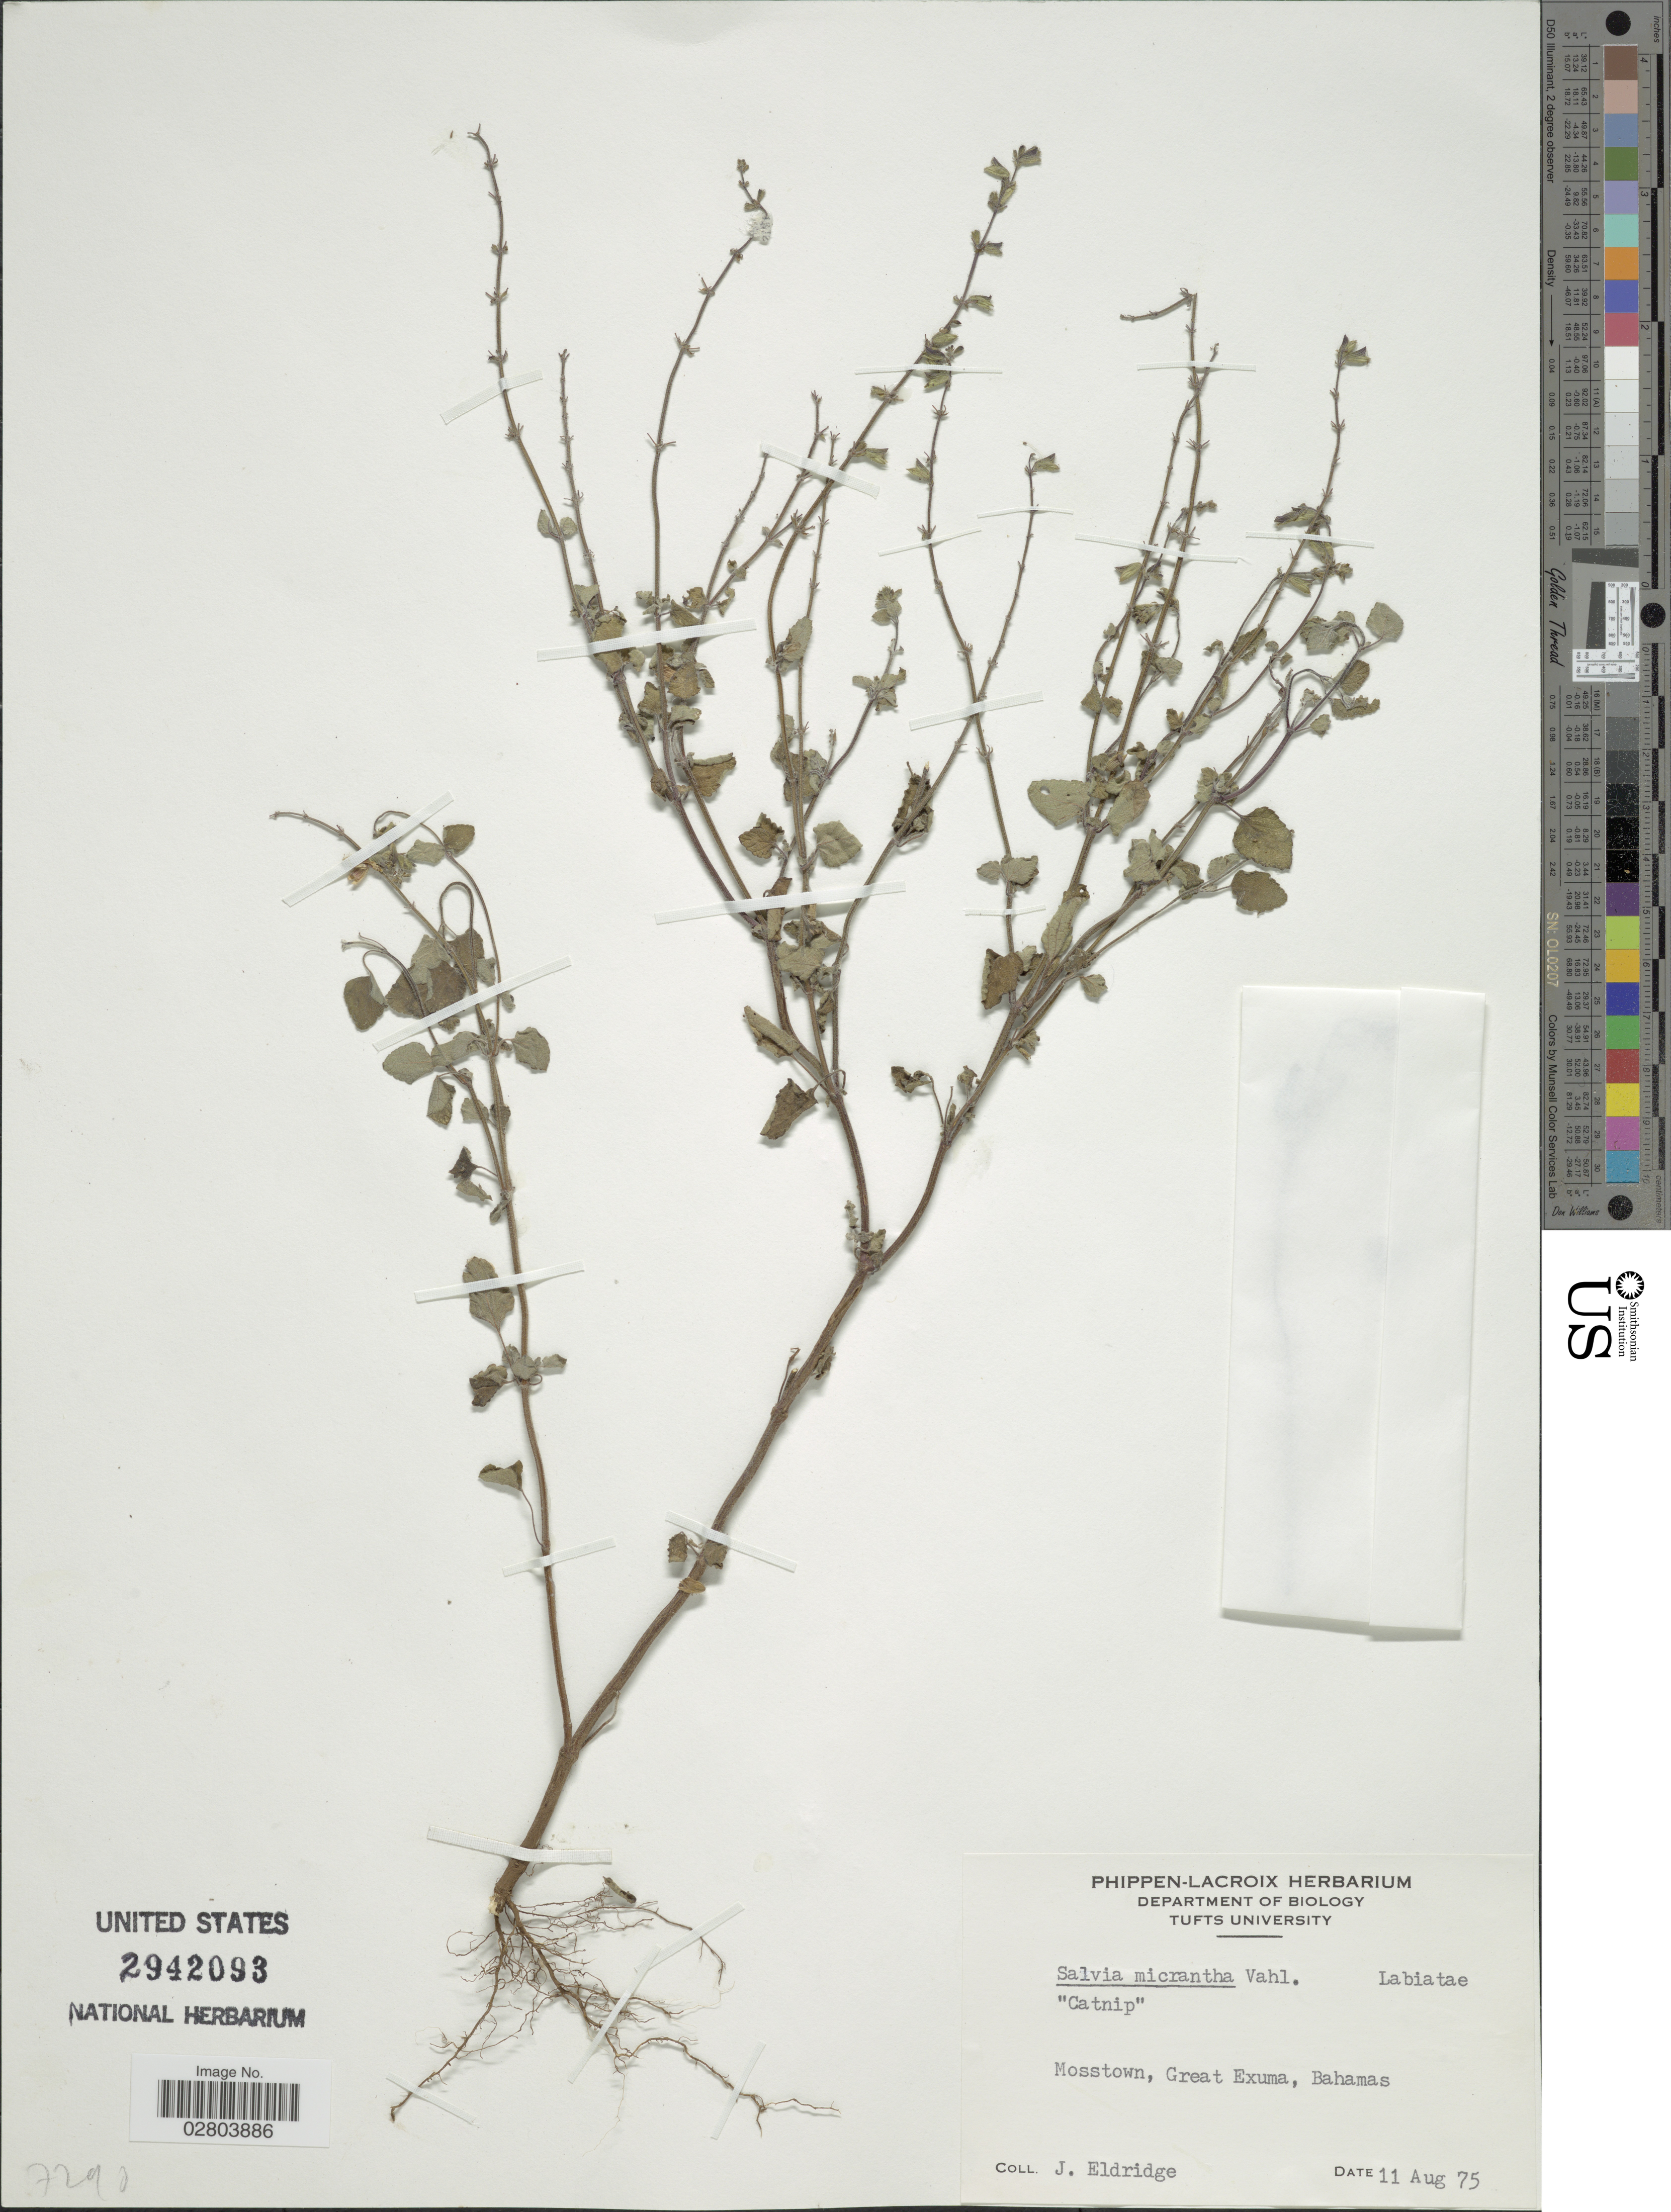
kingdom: Plantae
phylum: Tracheophyta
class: Magnoliopsida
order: Lamiales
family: Lamiaceae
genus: Salvia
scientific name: Salvia serotina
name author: L.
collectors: J. Eldridge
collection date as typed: Transcribed d/m/y: 11/8/75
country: Bahamas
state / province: Exuma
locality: Mosstown, Great Exuma.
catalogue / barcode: US 2942093